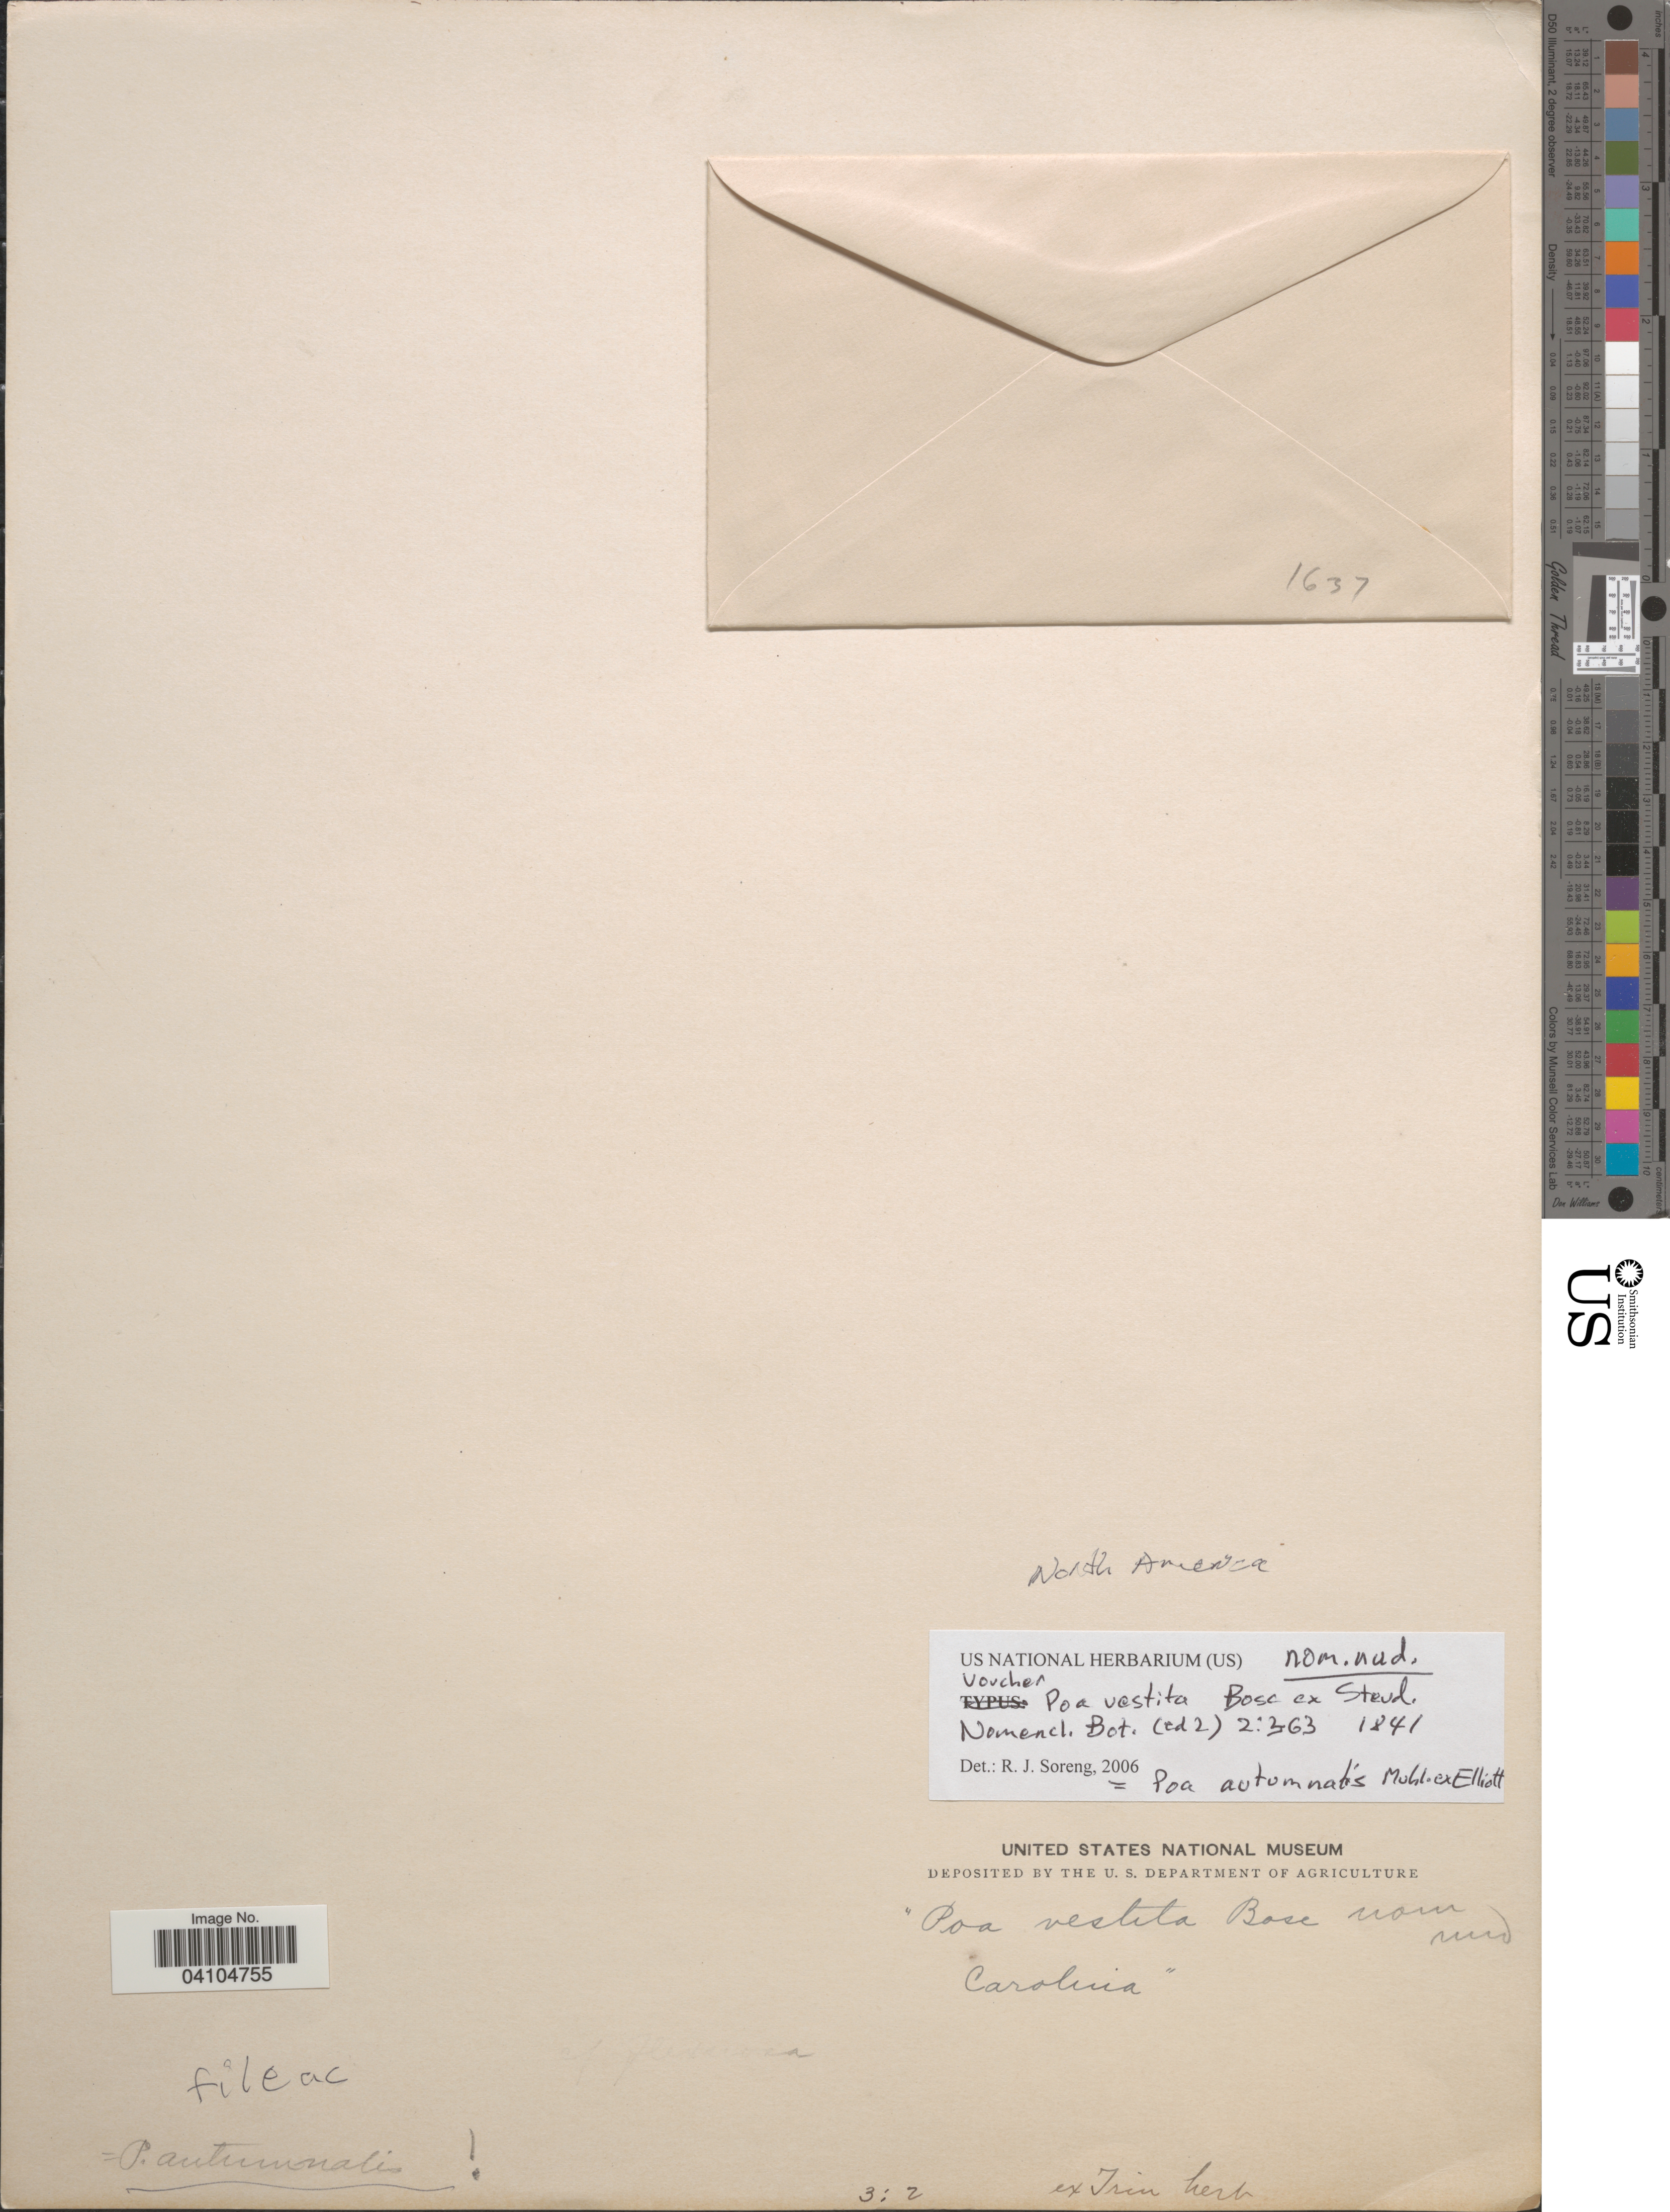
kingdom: Plantae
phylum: Tracheophyta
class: Liliopsida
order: Poales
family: Poaceae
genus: Poa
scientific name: Poa autumnalis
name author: Muhl. ex Elliott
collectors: Ex herb. Trin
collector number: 3:2?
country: United States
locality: Carolina.